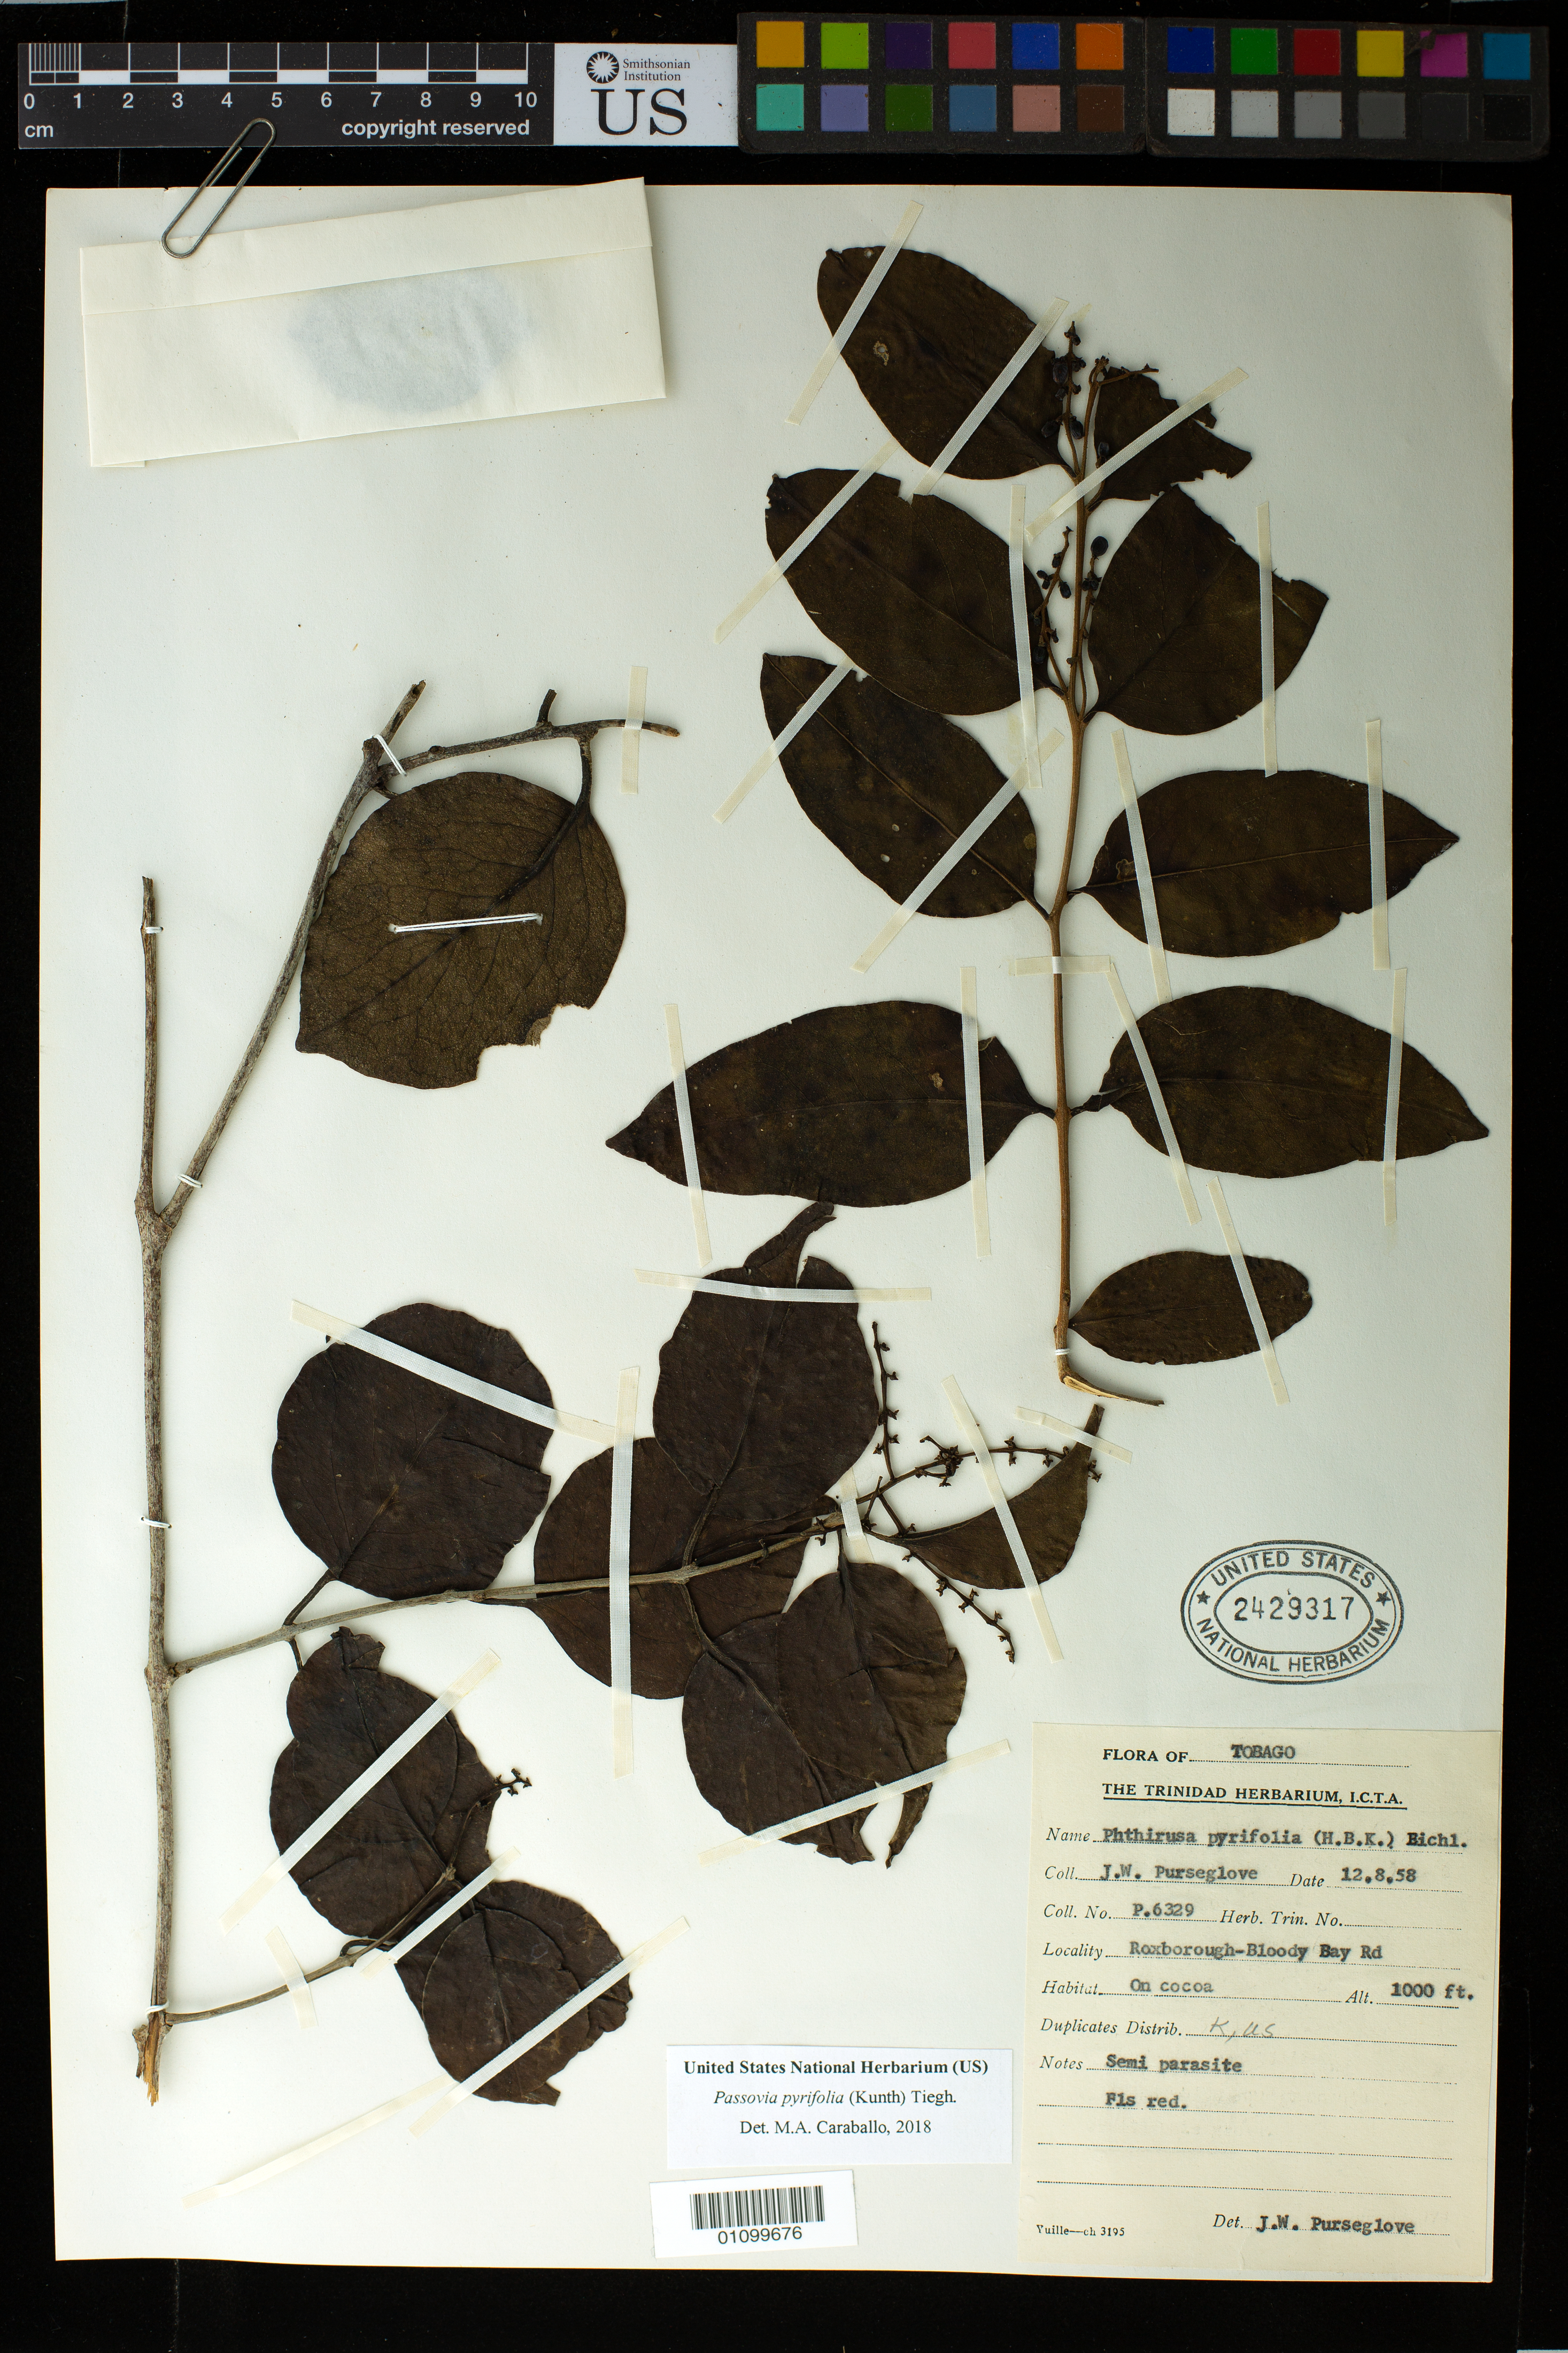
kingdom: Plantae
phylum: Tracheophyta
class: Magnoliopsida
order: Santalales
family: Loranthaceae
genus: Passovia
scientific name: Passovia pyrifolia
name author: (Kunth) Tiegh.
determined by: Caraballo-Ortiz, Marcos A., (MISS), University of Mississippi (UNITED STATES)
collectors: J. Purseglove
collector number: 6329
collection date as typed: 12 Aug 1958 or 08 Dec 1958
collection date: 1958-08-12 or 1958-12-08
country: Trinidad and Tobago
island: Tobago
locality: Roxborough-Bloody Bay Rd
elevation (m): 305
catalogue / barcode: US 2429317